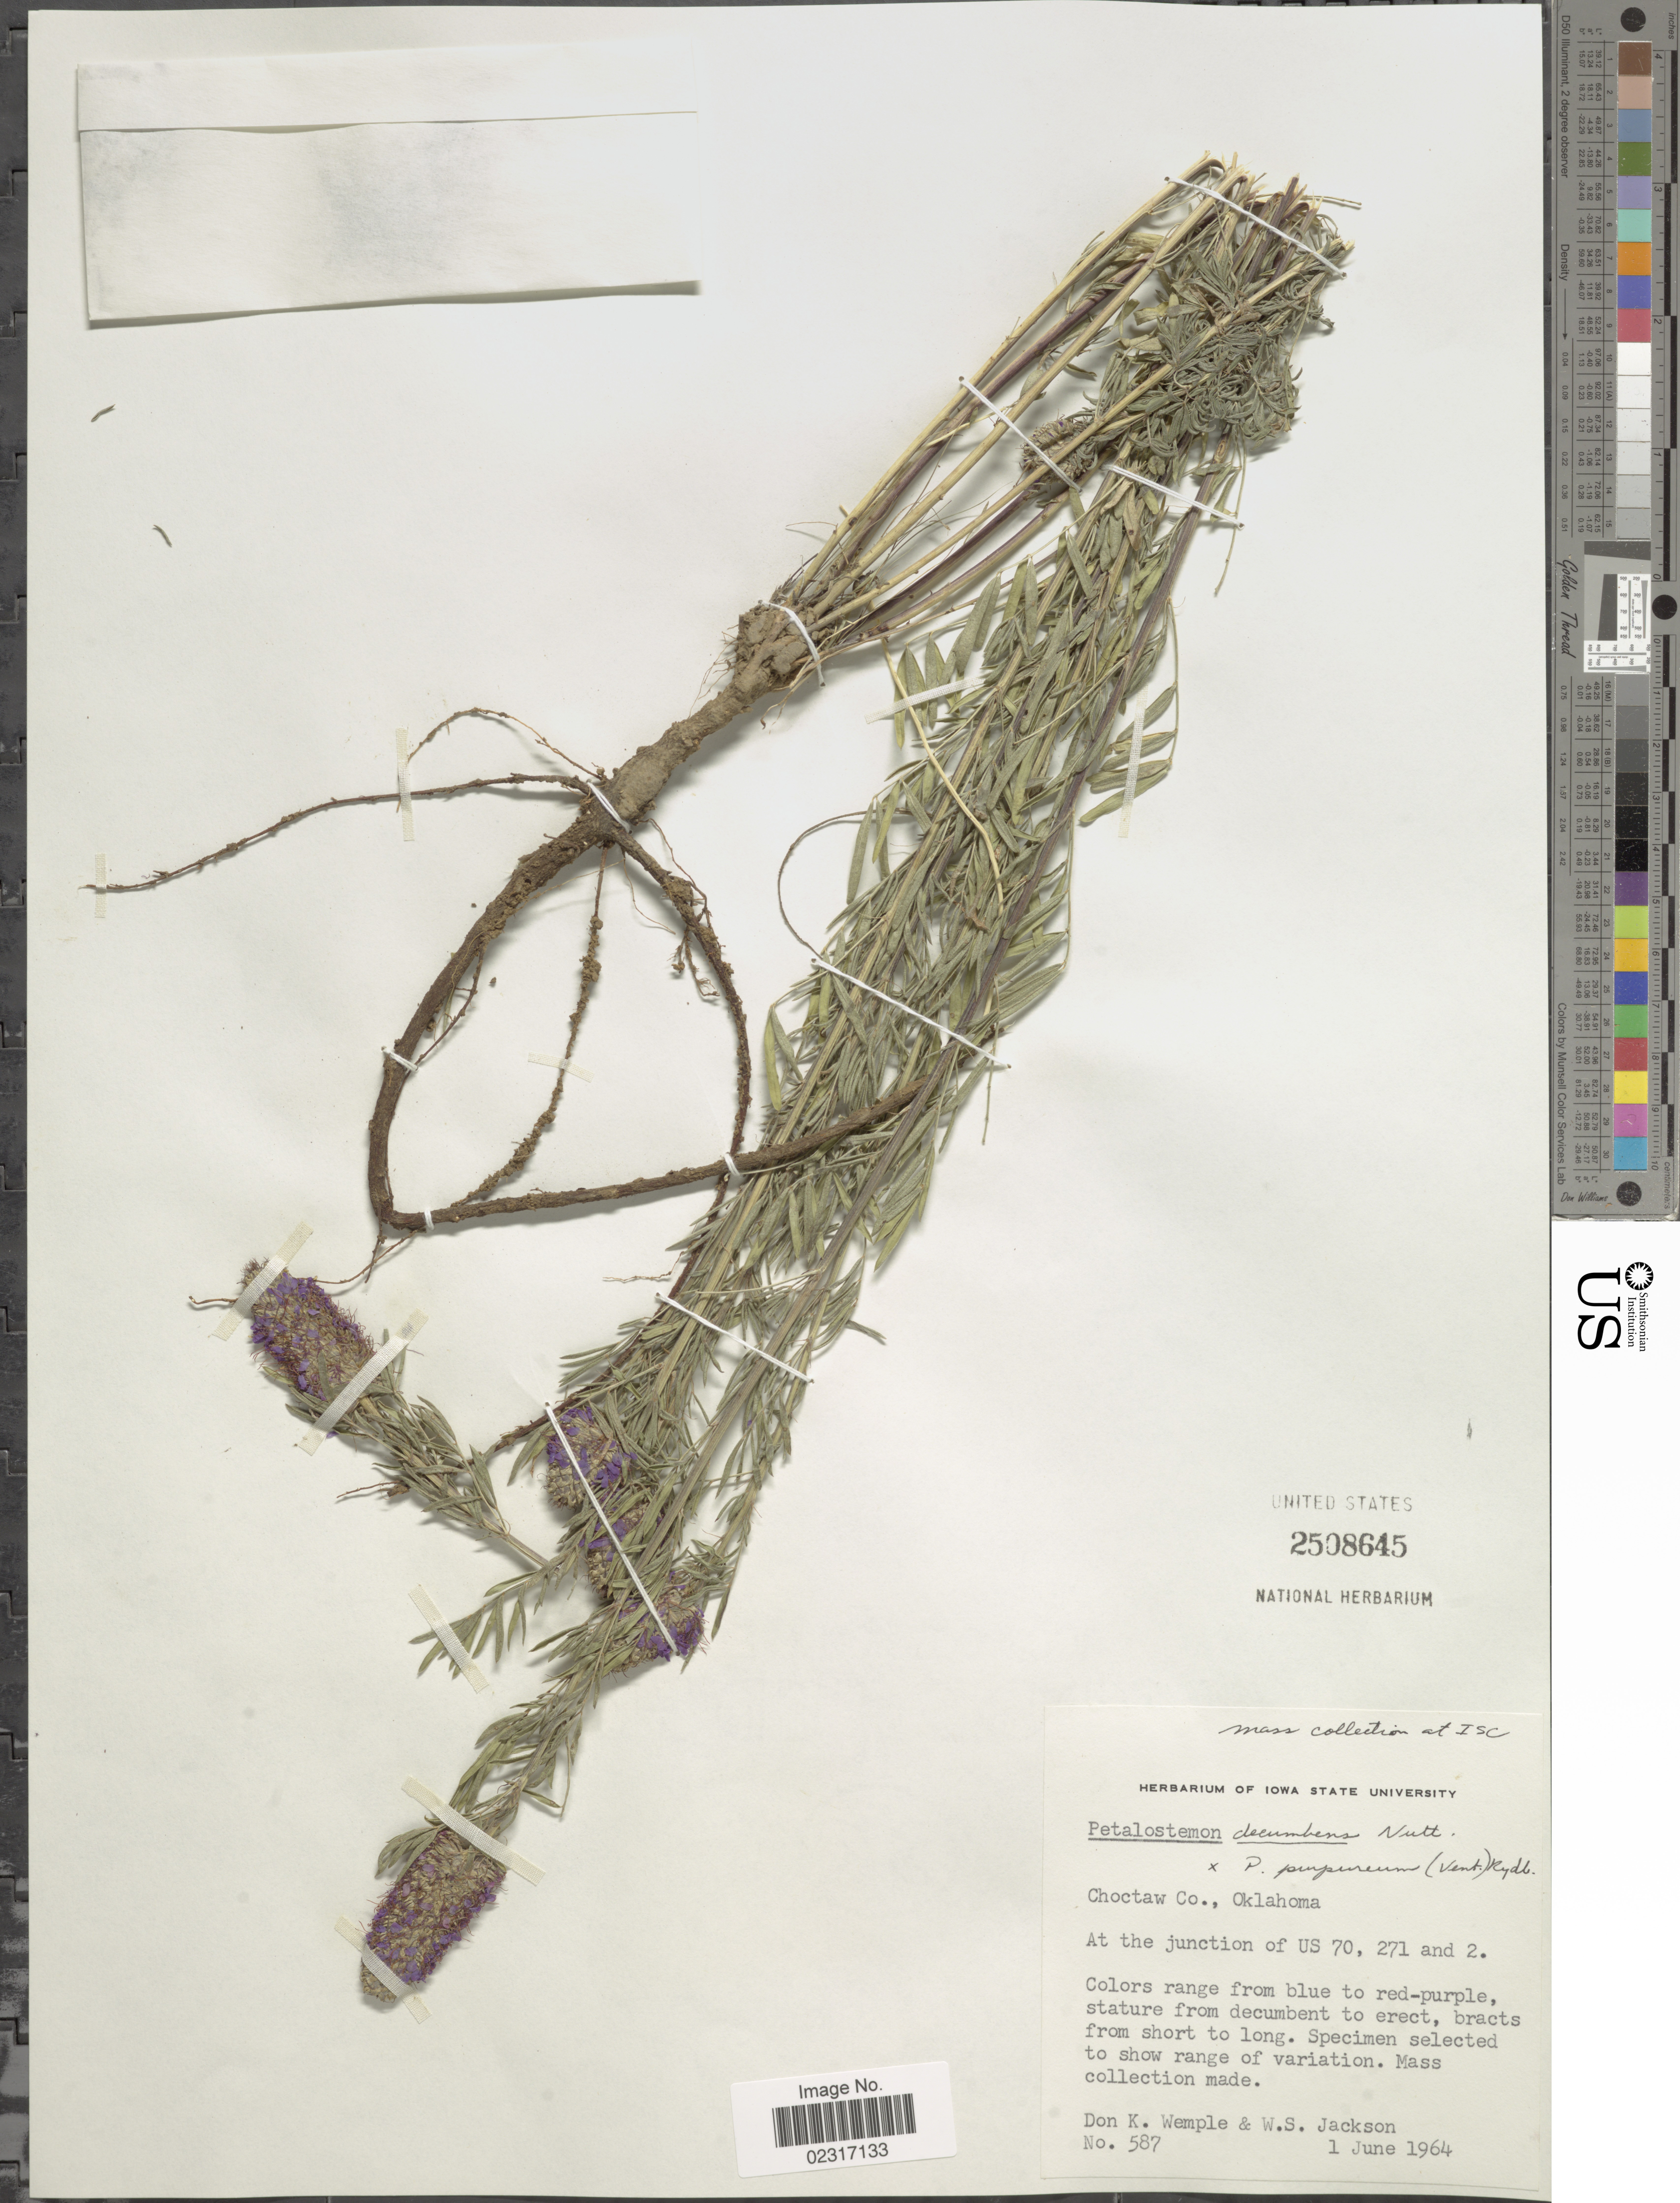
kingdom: Plantae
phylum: Tracheophyta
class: Magnoliopsida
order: Fabales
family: Fabaceae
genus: Dalea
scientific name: Dalea compacta var. compacta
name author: Spreng.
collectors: D. Wemple & W. Jackson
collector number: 587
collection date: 1964-06-01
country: United States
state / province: Oklahoma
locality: Choctaw Co. At the junction of US 70, 271 and 2.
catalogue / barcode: US 2508645